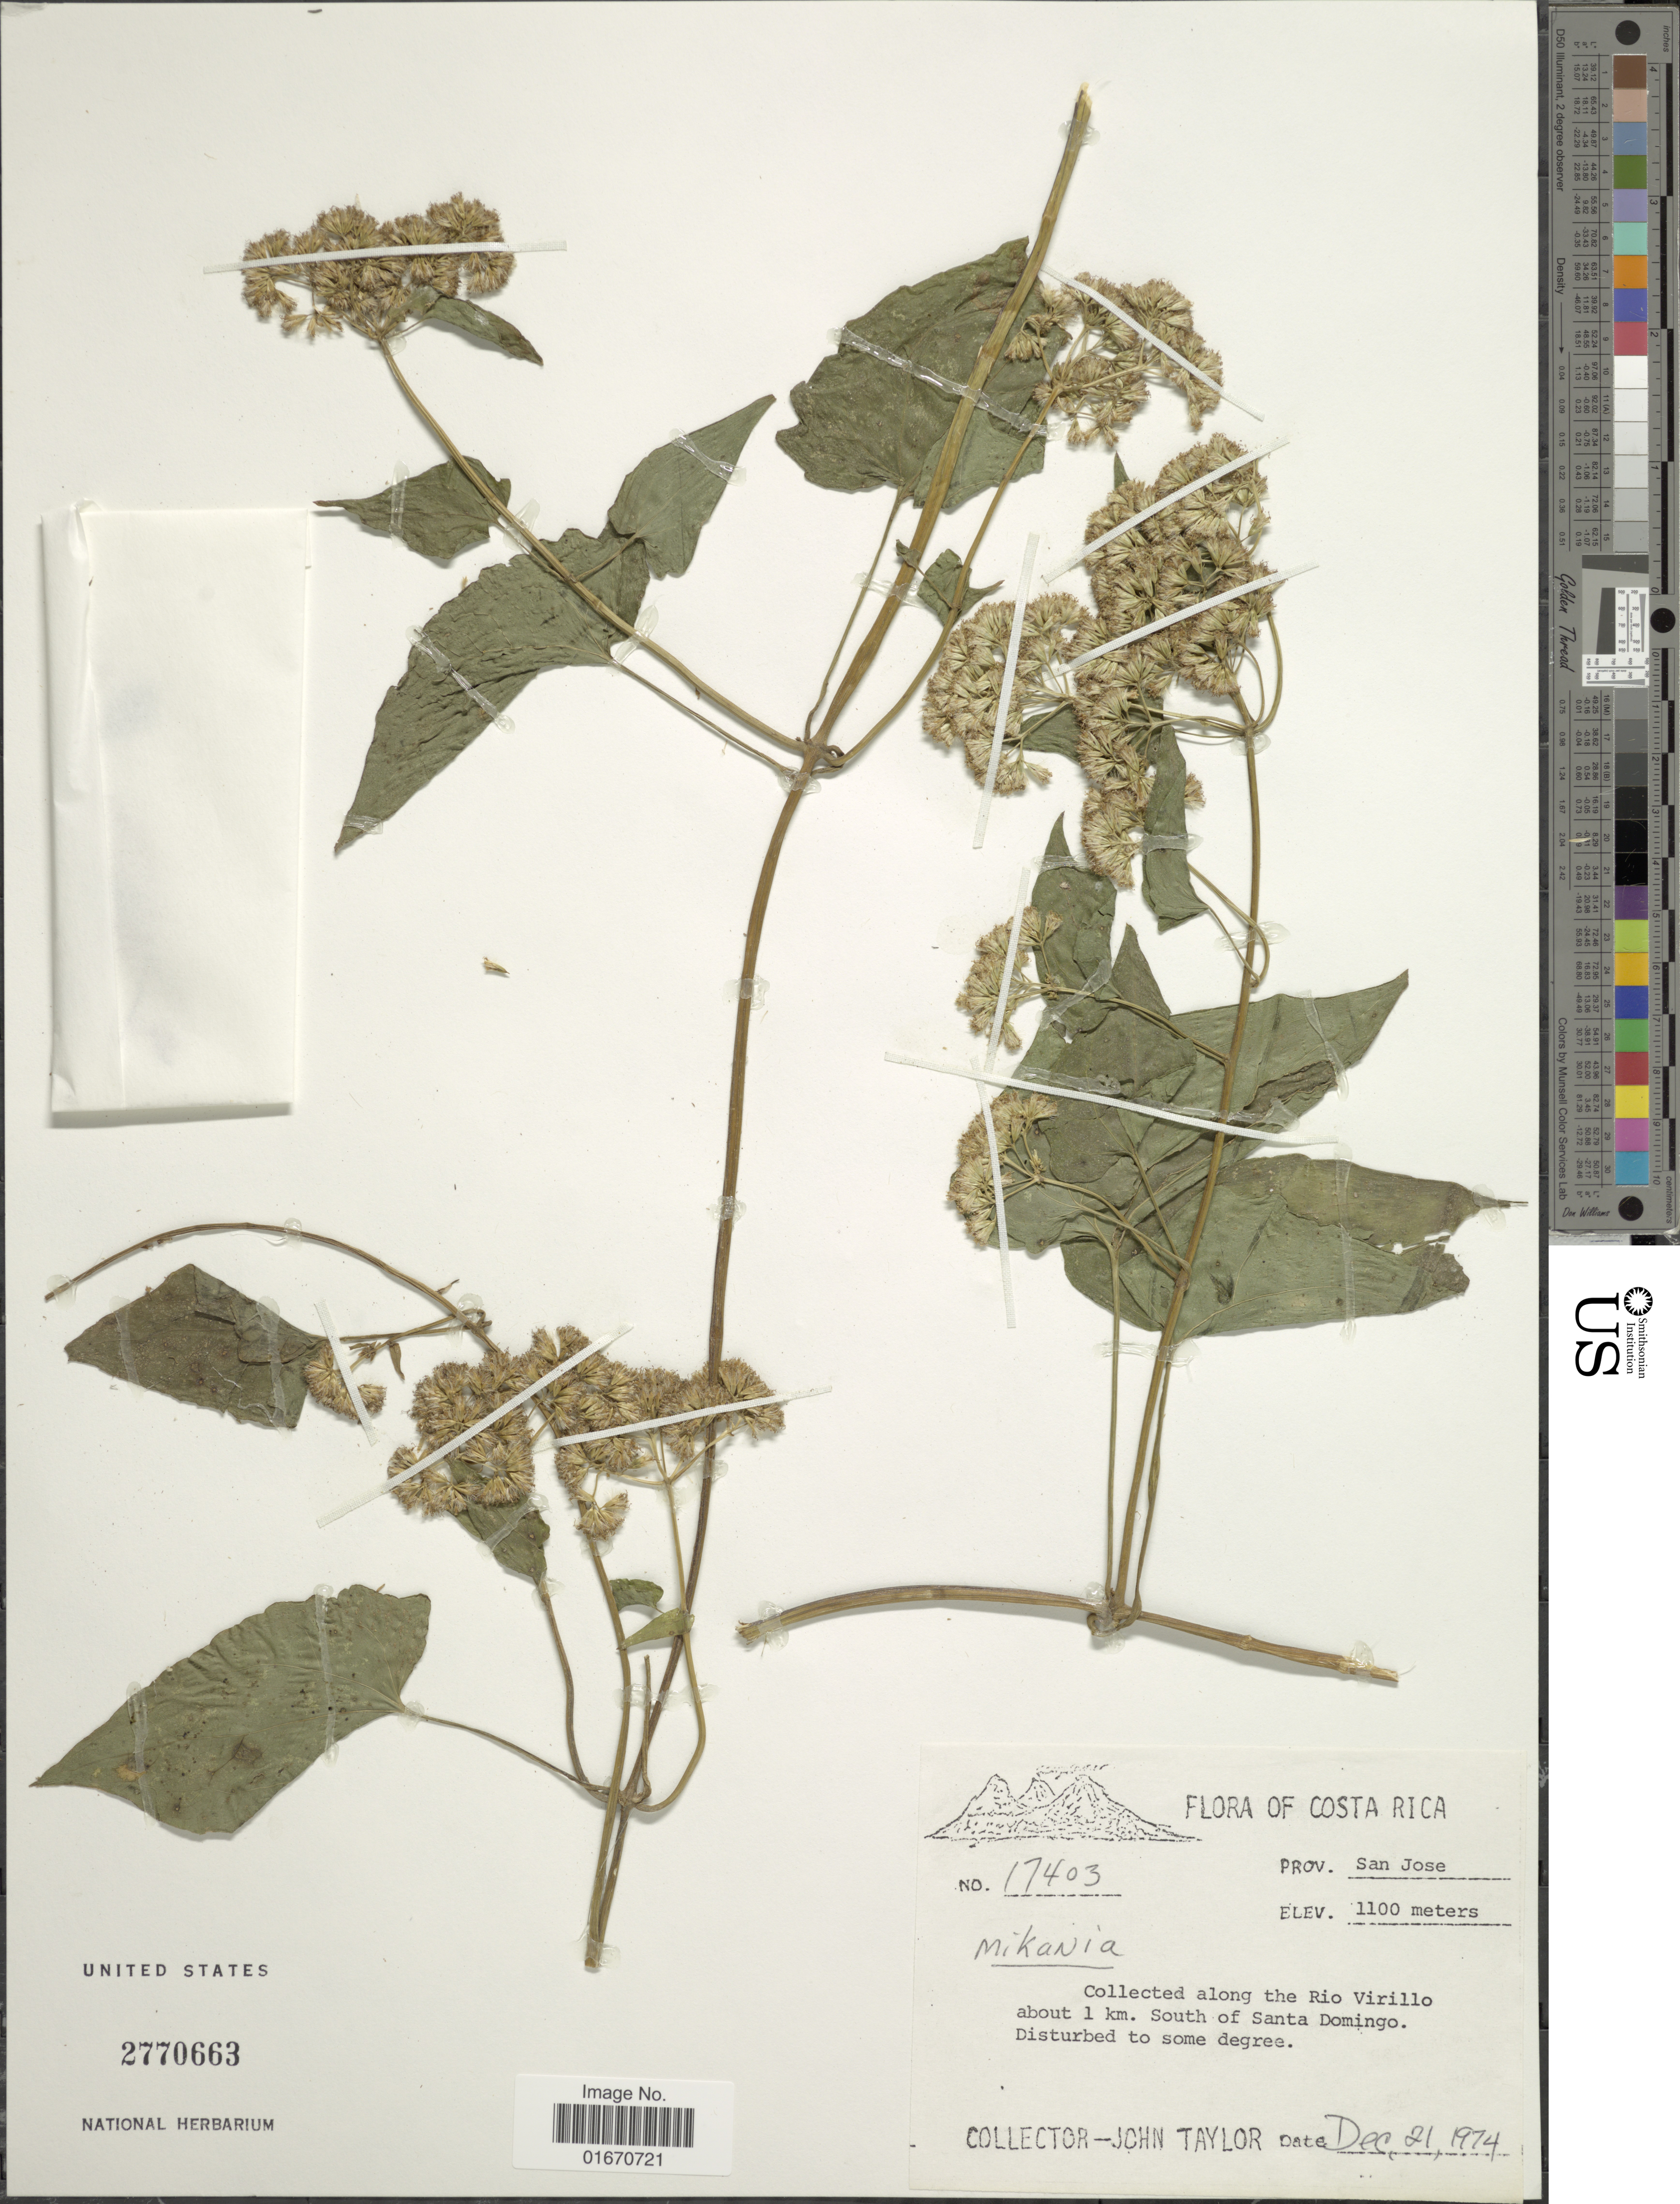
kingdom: Plantae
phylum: Tracheophyta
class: Magnoliopsida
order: Asterales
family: Asteraceae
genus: Mikania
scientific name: Mikania micrantha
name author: Kunth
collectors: J. Taylor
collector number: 17403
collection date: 1974-12-21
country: Costa Rica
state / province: San José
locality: Along the Rio Virillo about 1 km South of Santa Domingo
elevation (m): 1100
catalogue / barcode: US 2770663